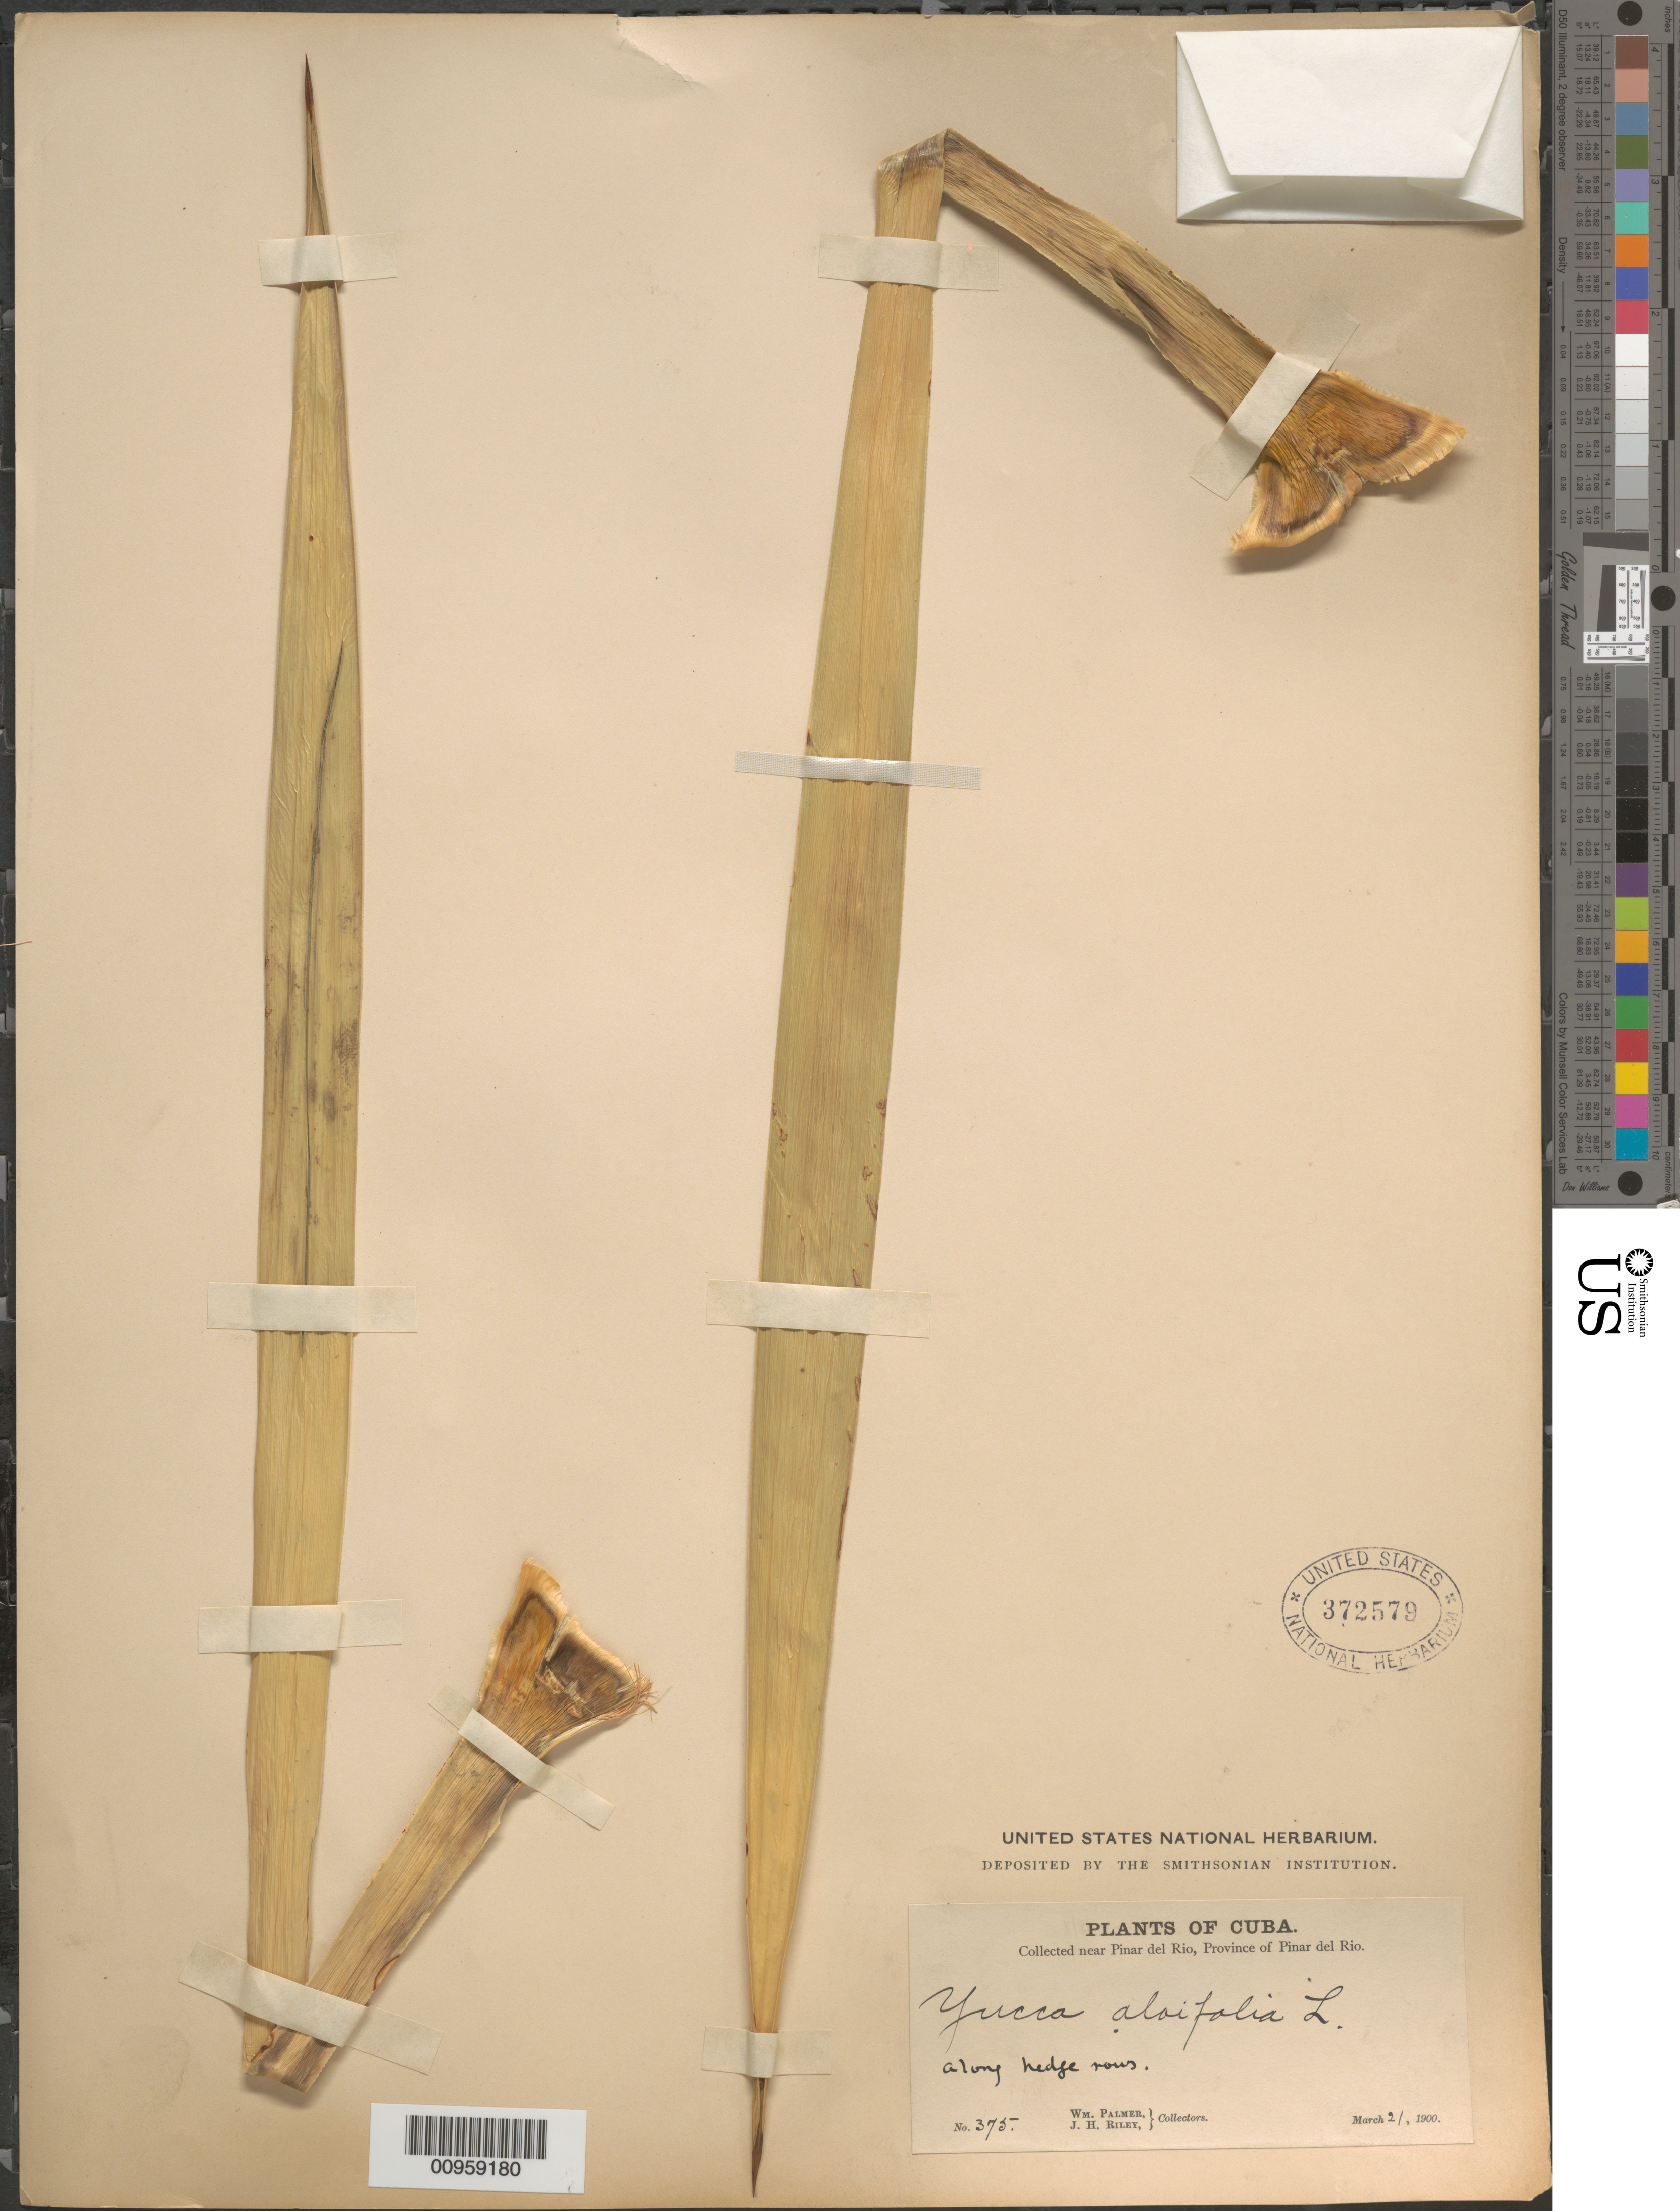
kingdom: Plantae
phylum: Tracheophyta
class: Liliopsida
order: Asparagales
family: Asparagaceae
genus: Yucca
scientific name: Yucca aloifolia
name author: L.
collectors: W. Palmer & J. H. Riley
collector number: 375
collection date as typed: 01 Mar 1900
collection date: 1900-03-01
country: Cuba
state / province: Pinar del Rio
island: Cuba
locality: Near Pinar del Rio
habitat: Along hedge rows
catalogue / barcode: US 372579